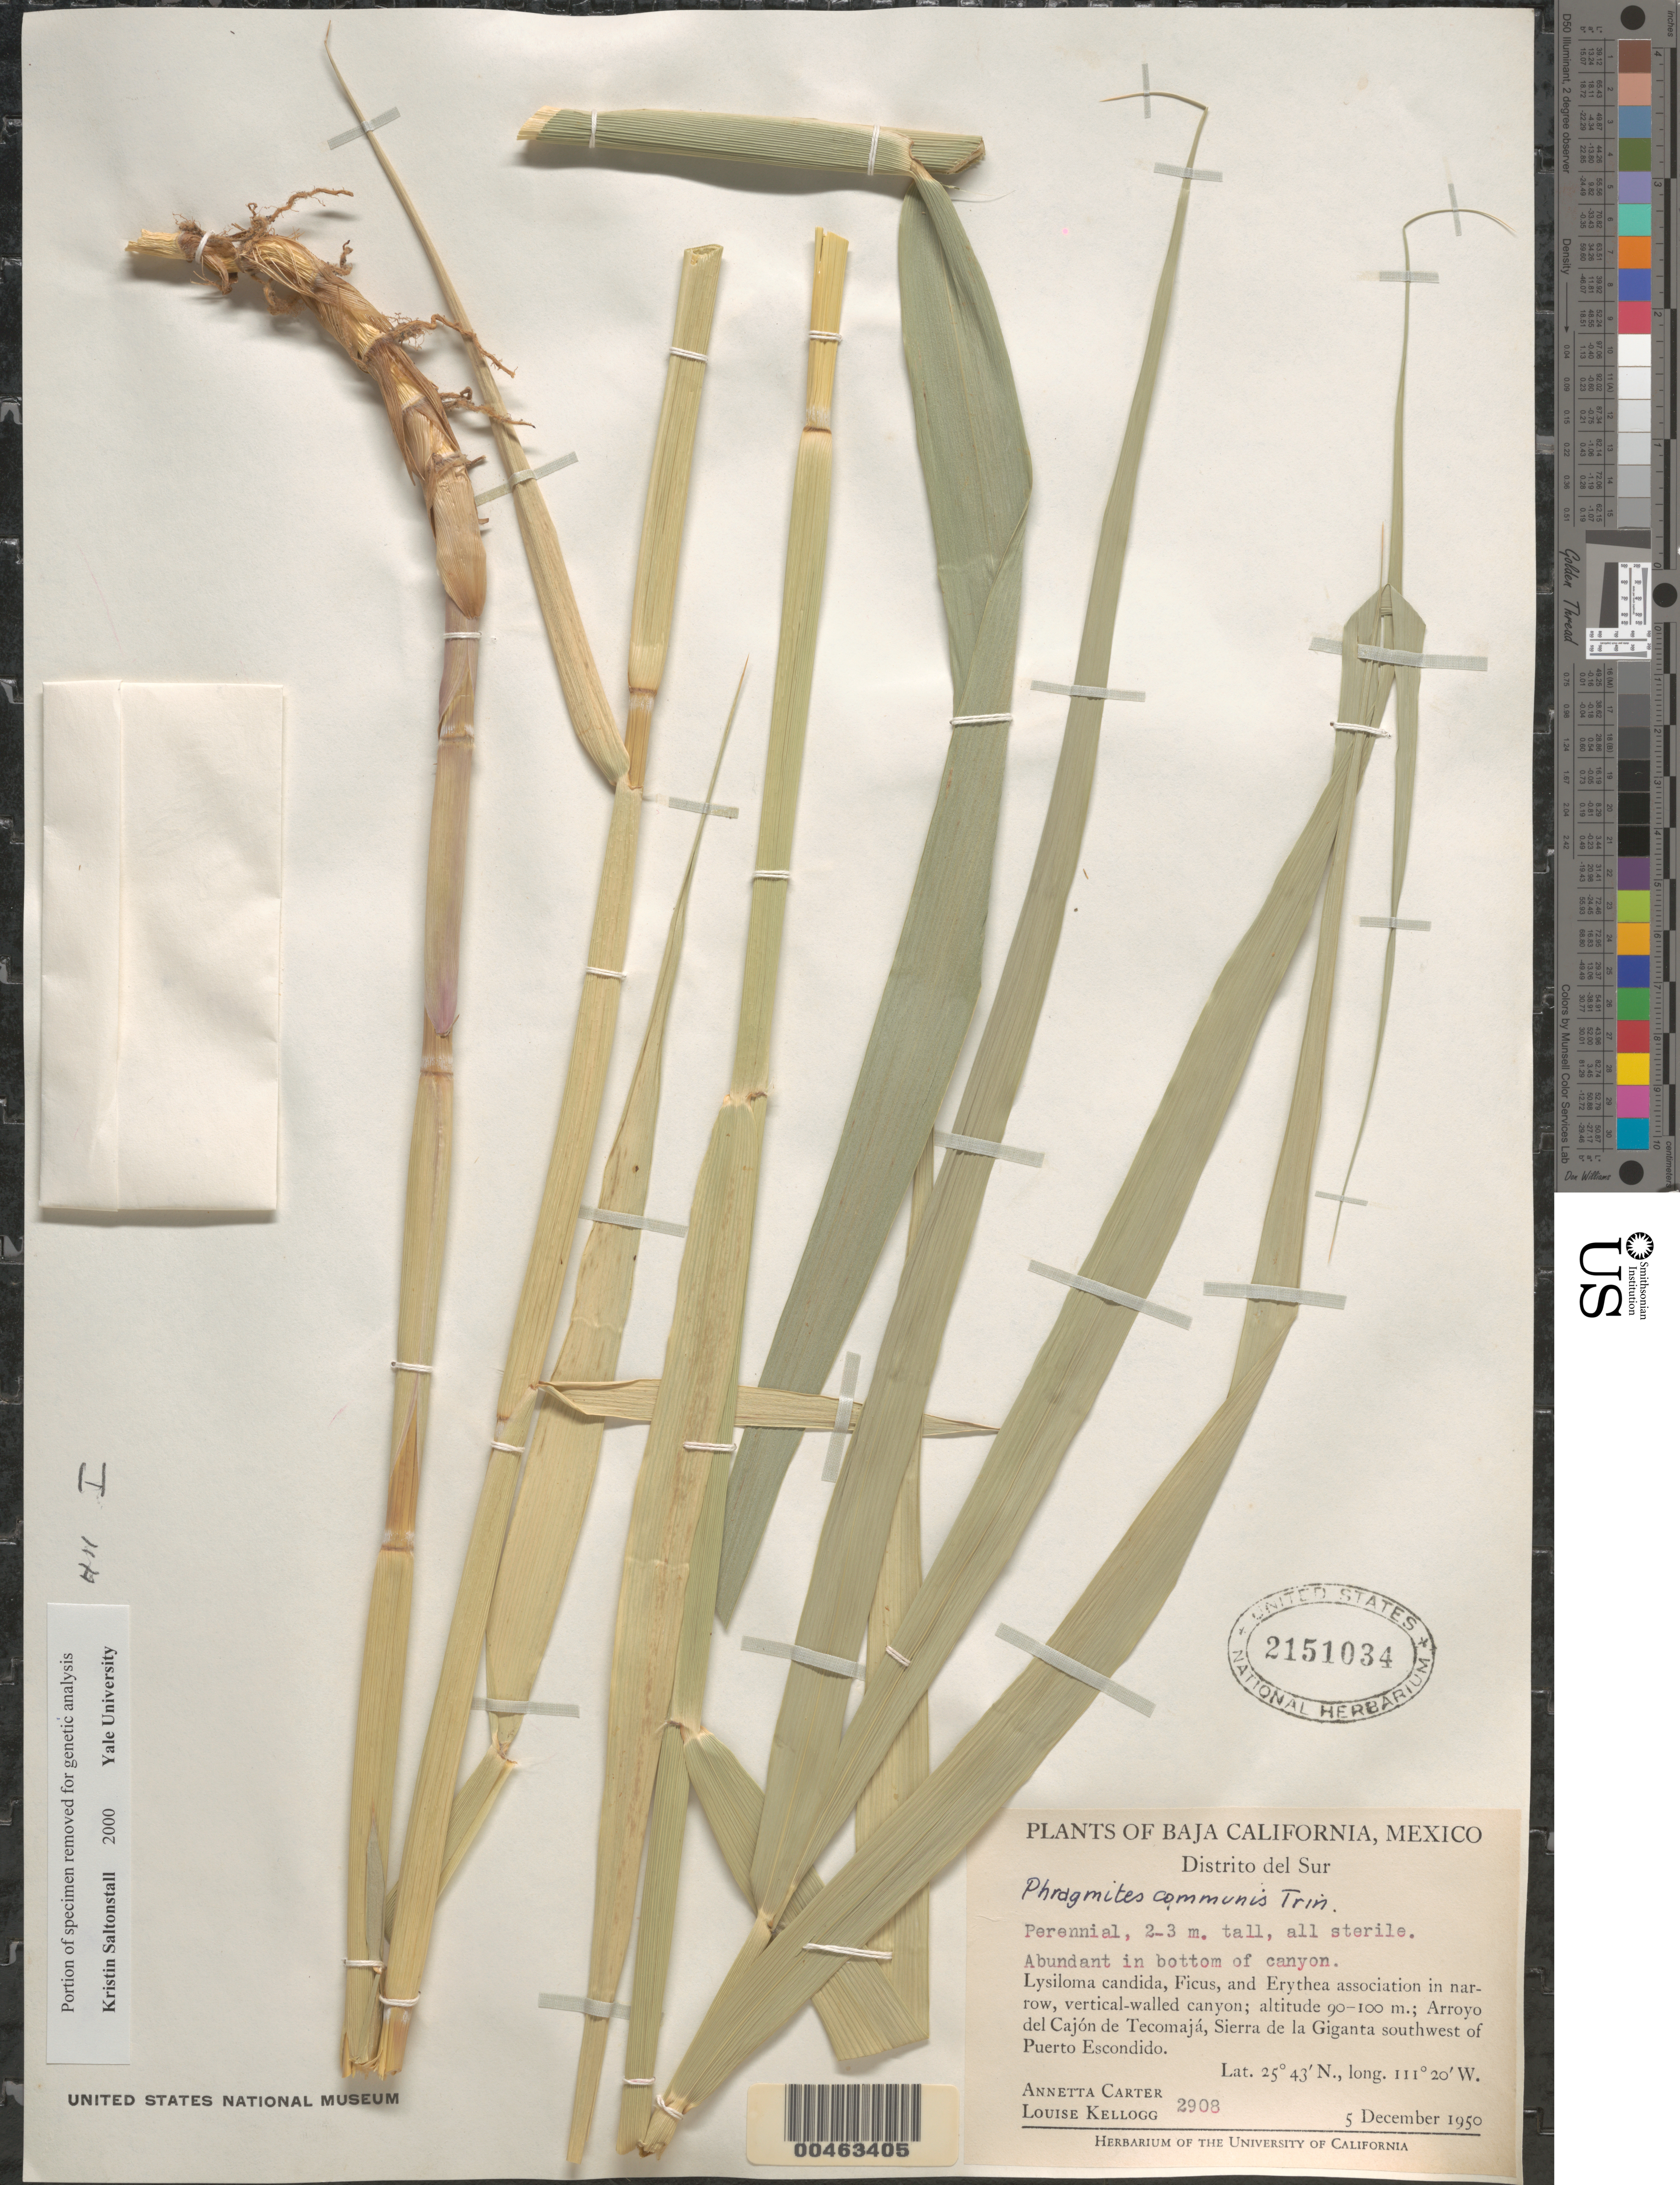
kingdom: Plantae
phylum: Tracheophyta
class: Liliopsida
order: Poales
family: Poaceae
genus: Phragmites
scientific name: Phragmites australis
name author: (Cav.) Trin. ex Steud.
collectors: A. M. Carter & L. Kellogg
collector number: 2908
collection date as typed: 5 Dec 1950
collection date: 1950-12-05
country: Mexico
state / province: Baja California Sur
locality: Arroyo del Cajón de Tecomajá, Sierra de la Giganta SW of Puerto Escondido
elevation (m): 90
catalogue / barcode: US 2151034